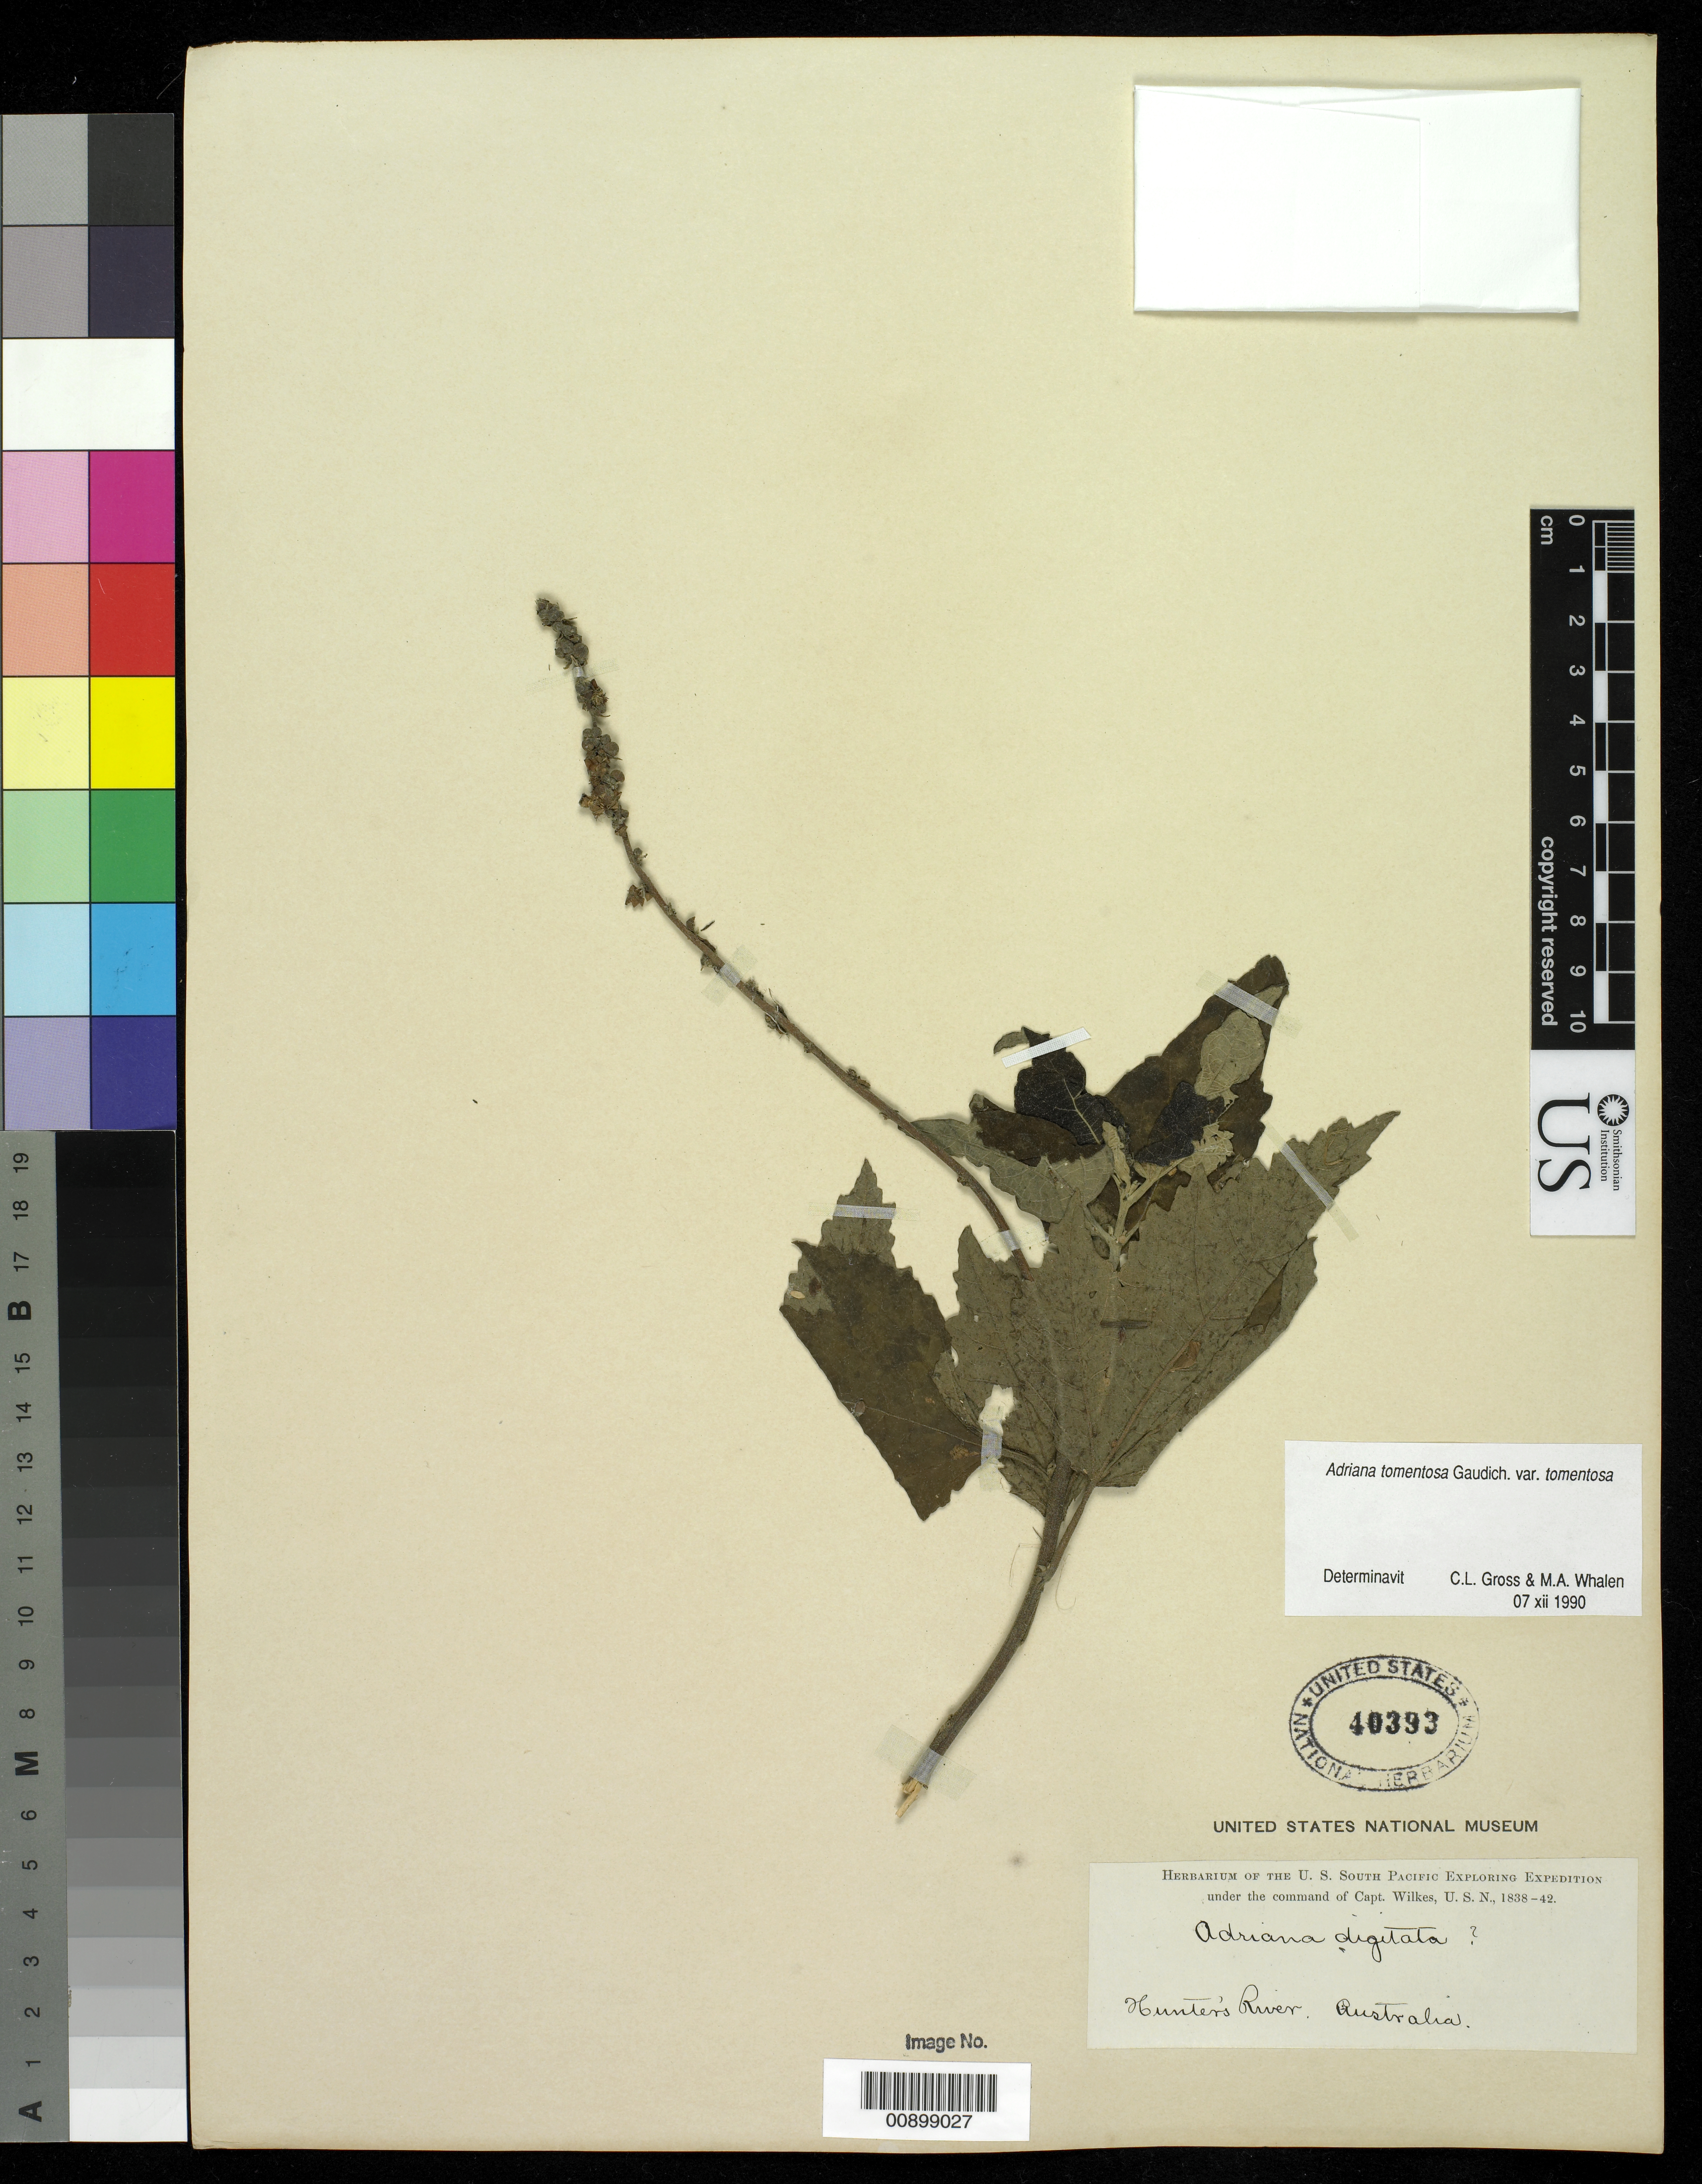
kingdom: Plantae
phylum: Tracheophyta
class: Magnoliopsida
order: Malpighiales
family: Euphorbiaceae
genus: Adriana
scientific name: Adriana tomentosa var. tomentosa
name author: Gaudich.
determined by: Gross, C. L.; Whalen, M. A.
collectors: Wilkes Explor. Exped.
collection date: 1838/1842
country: Australia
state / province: New South Wales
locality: Hunters River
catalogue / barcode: US 40393